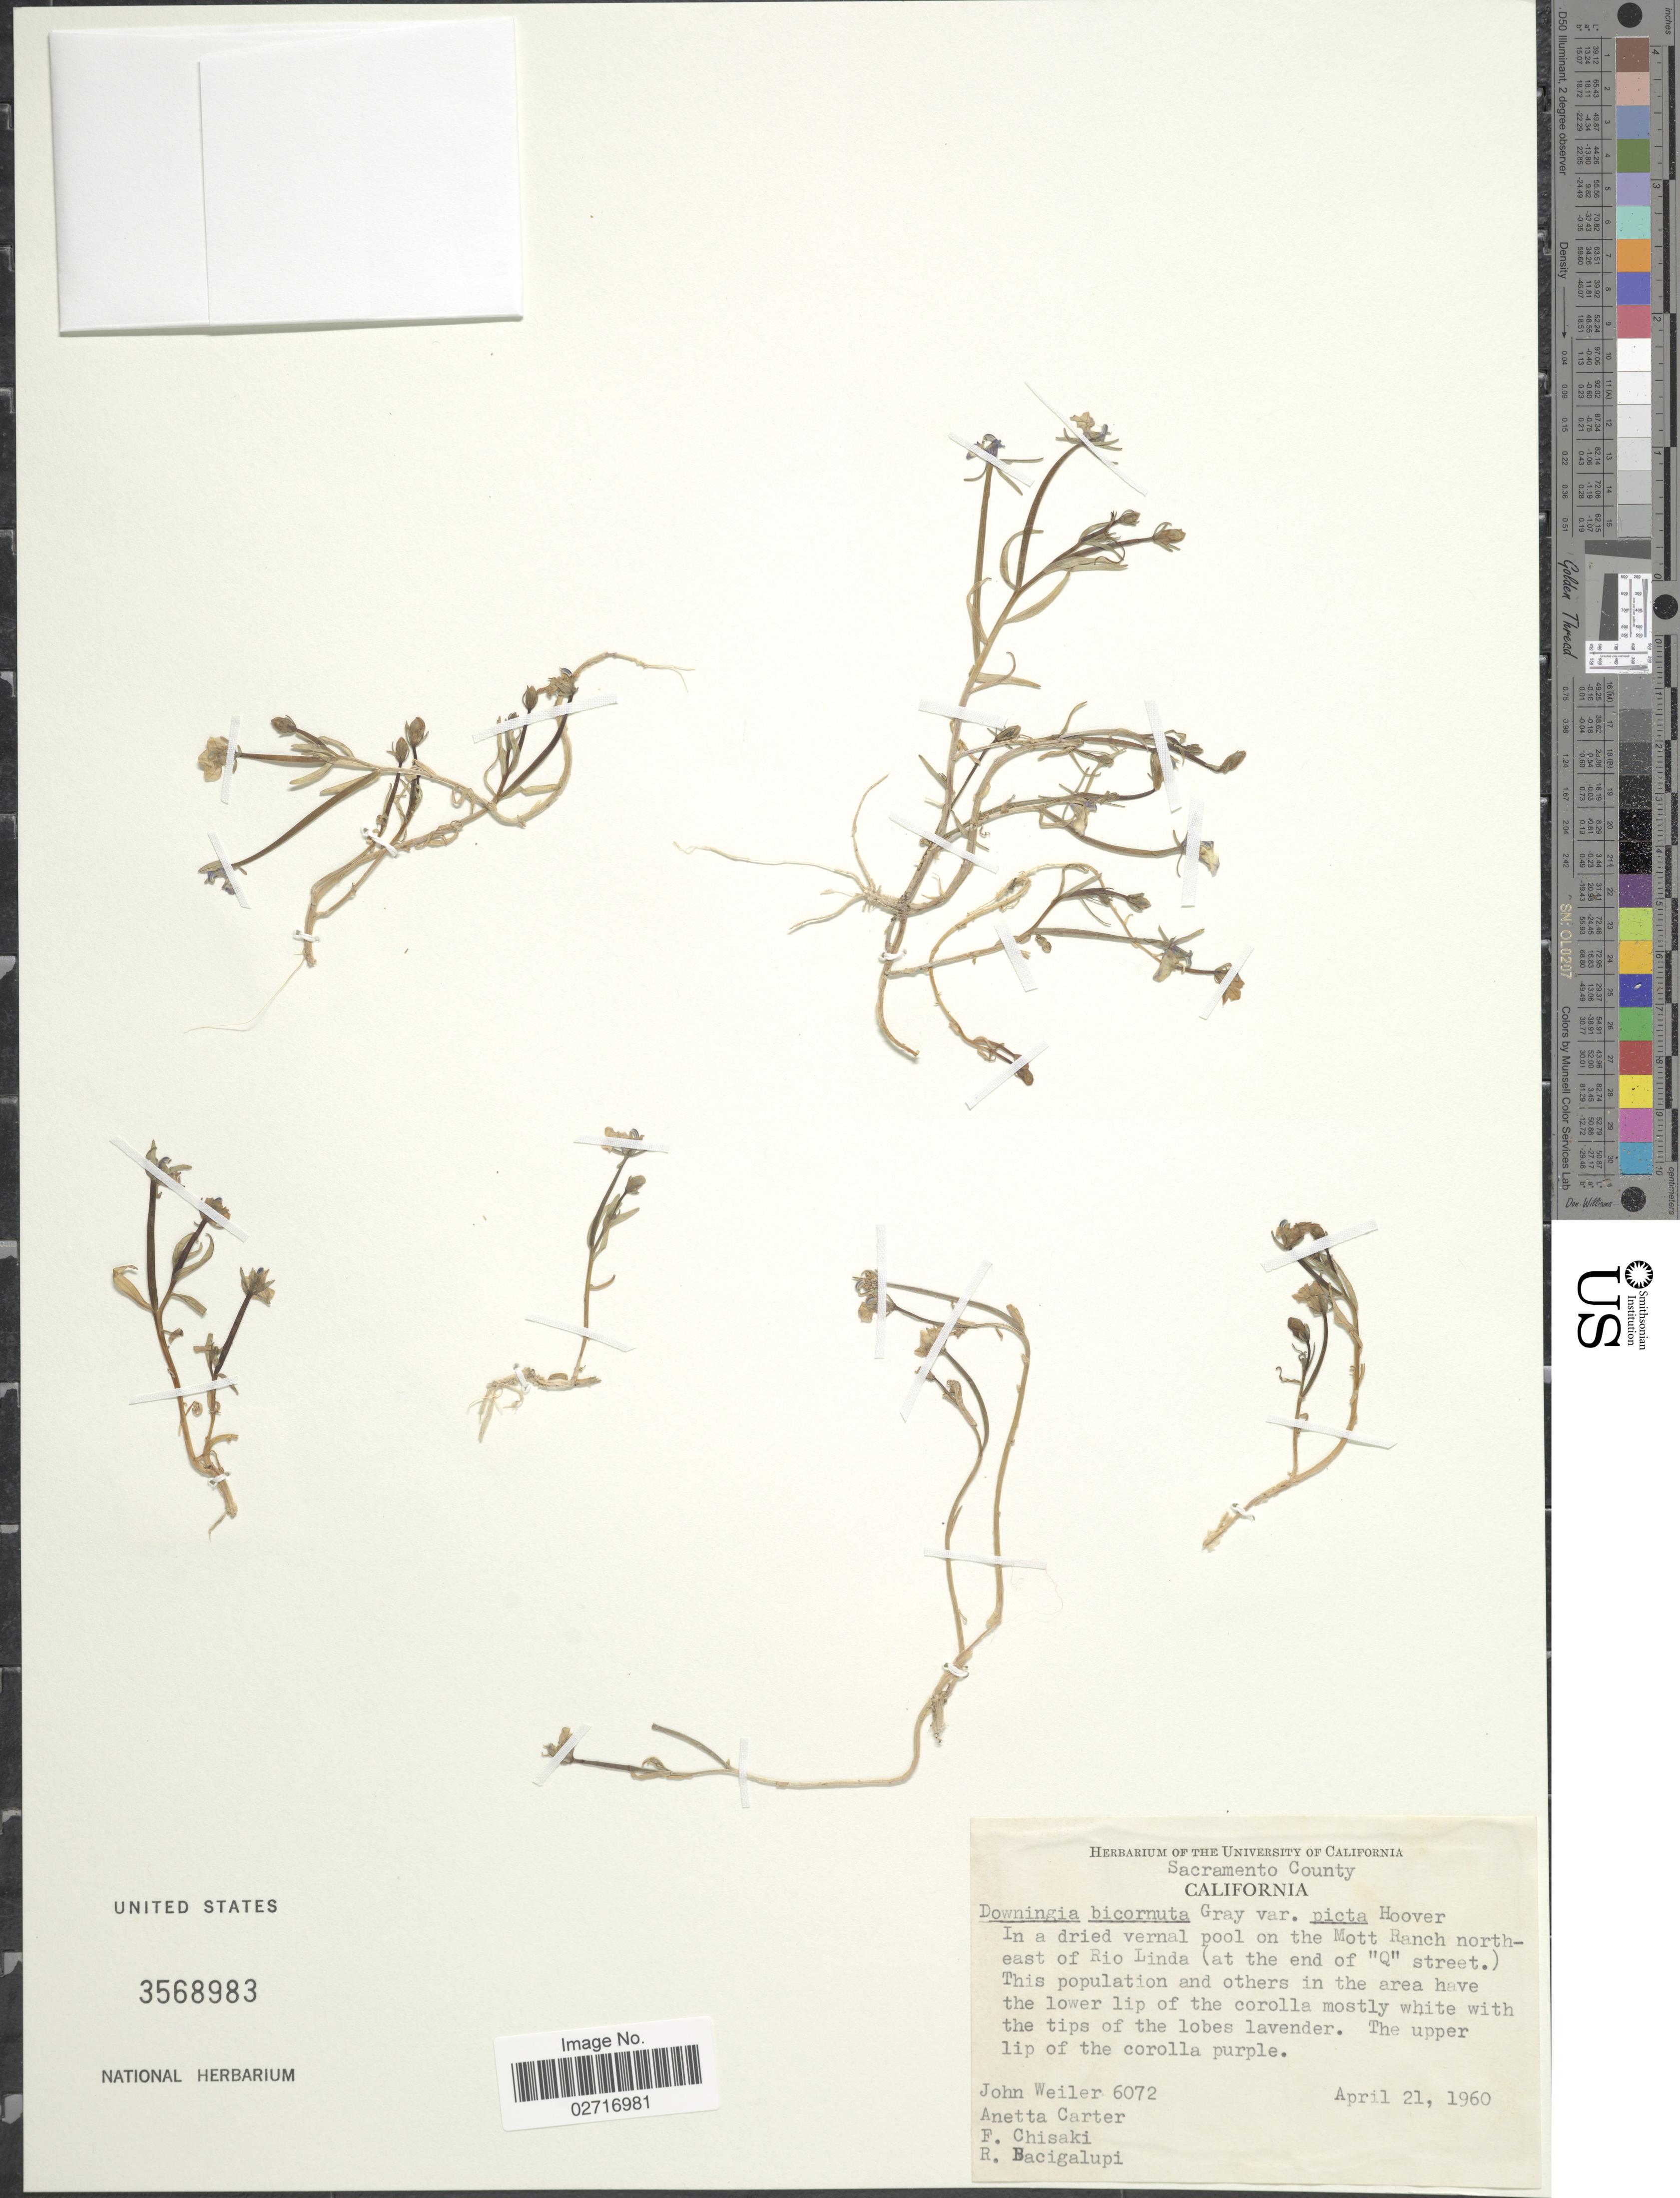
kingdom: Plantae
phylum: Tracheophyta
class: Magnoliopsida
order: Asterales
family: Campanulaceae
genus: Downingia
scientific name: Downingia bicornuta var. picta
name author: Hoover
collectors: J. H. Weiler, A. Carter, F. Chisaki & R. Bacigalupi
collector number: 6072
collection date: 1960-04-21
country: United States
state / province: California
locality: In a dried vernal pool on the Mott Ranch northeast of Rio Linda ( at the end of "Q" street).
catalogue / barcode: US 3568983